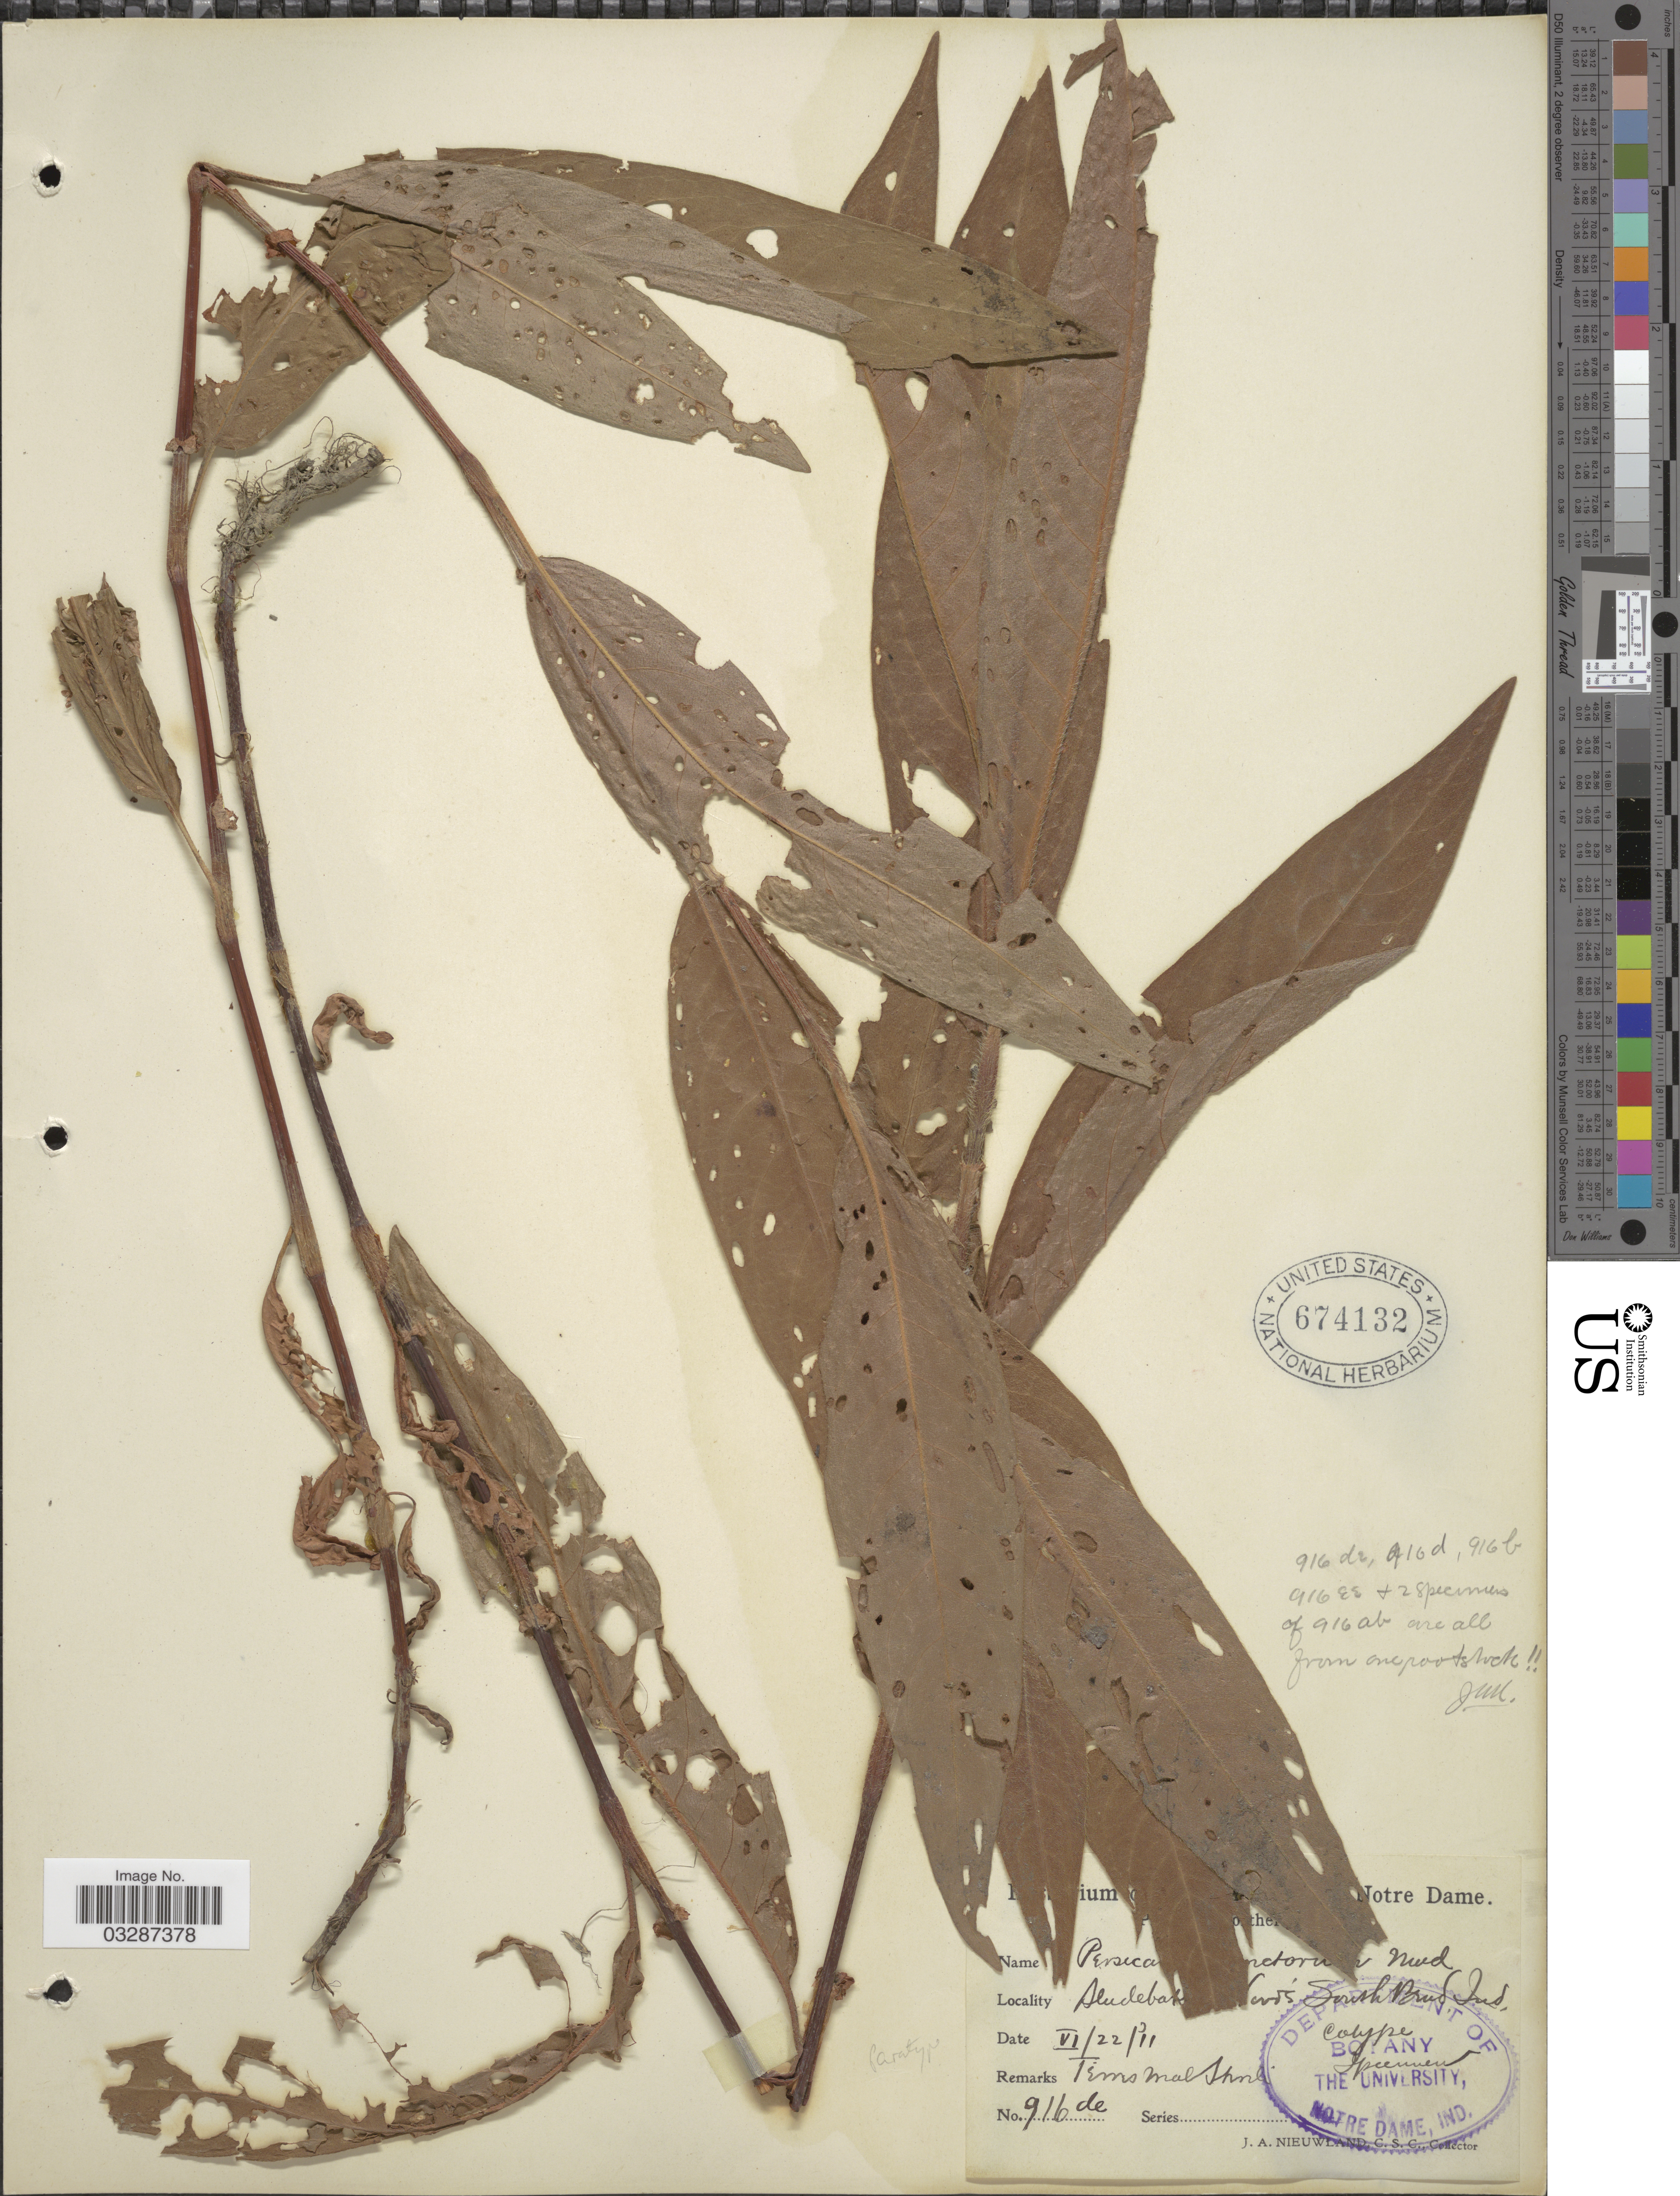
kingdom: Plantae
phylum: Tracheophyta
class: Magnoliopsida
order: Caryophyllales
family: Polygonaceae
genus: Polygonum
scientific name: Polygonum amphibium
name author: L.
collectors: J. A. Nieuwland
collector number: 916de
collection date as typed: Transcribed d/m/y: 22/6/11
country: United States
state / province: Indiana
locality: Studebaker Woods South Bend.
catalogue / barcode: US 674132